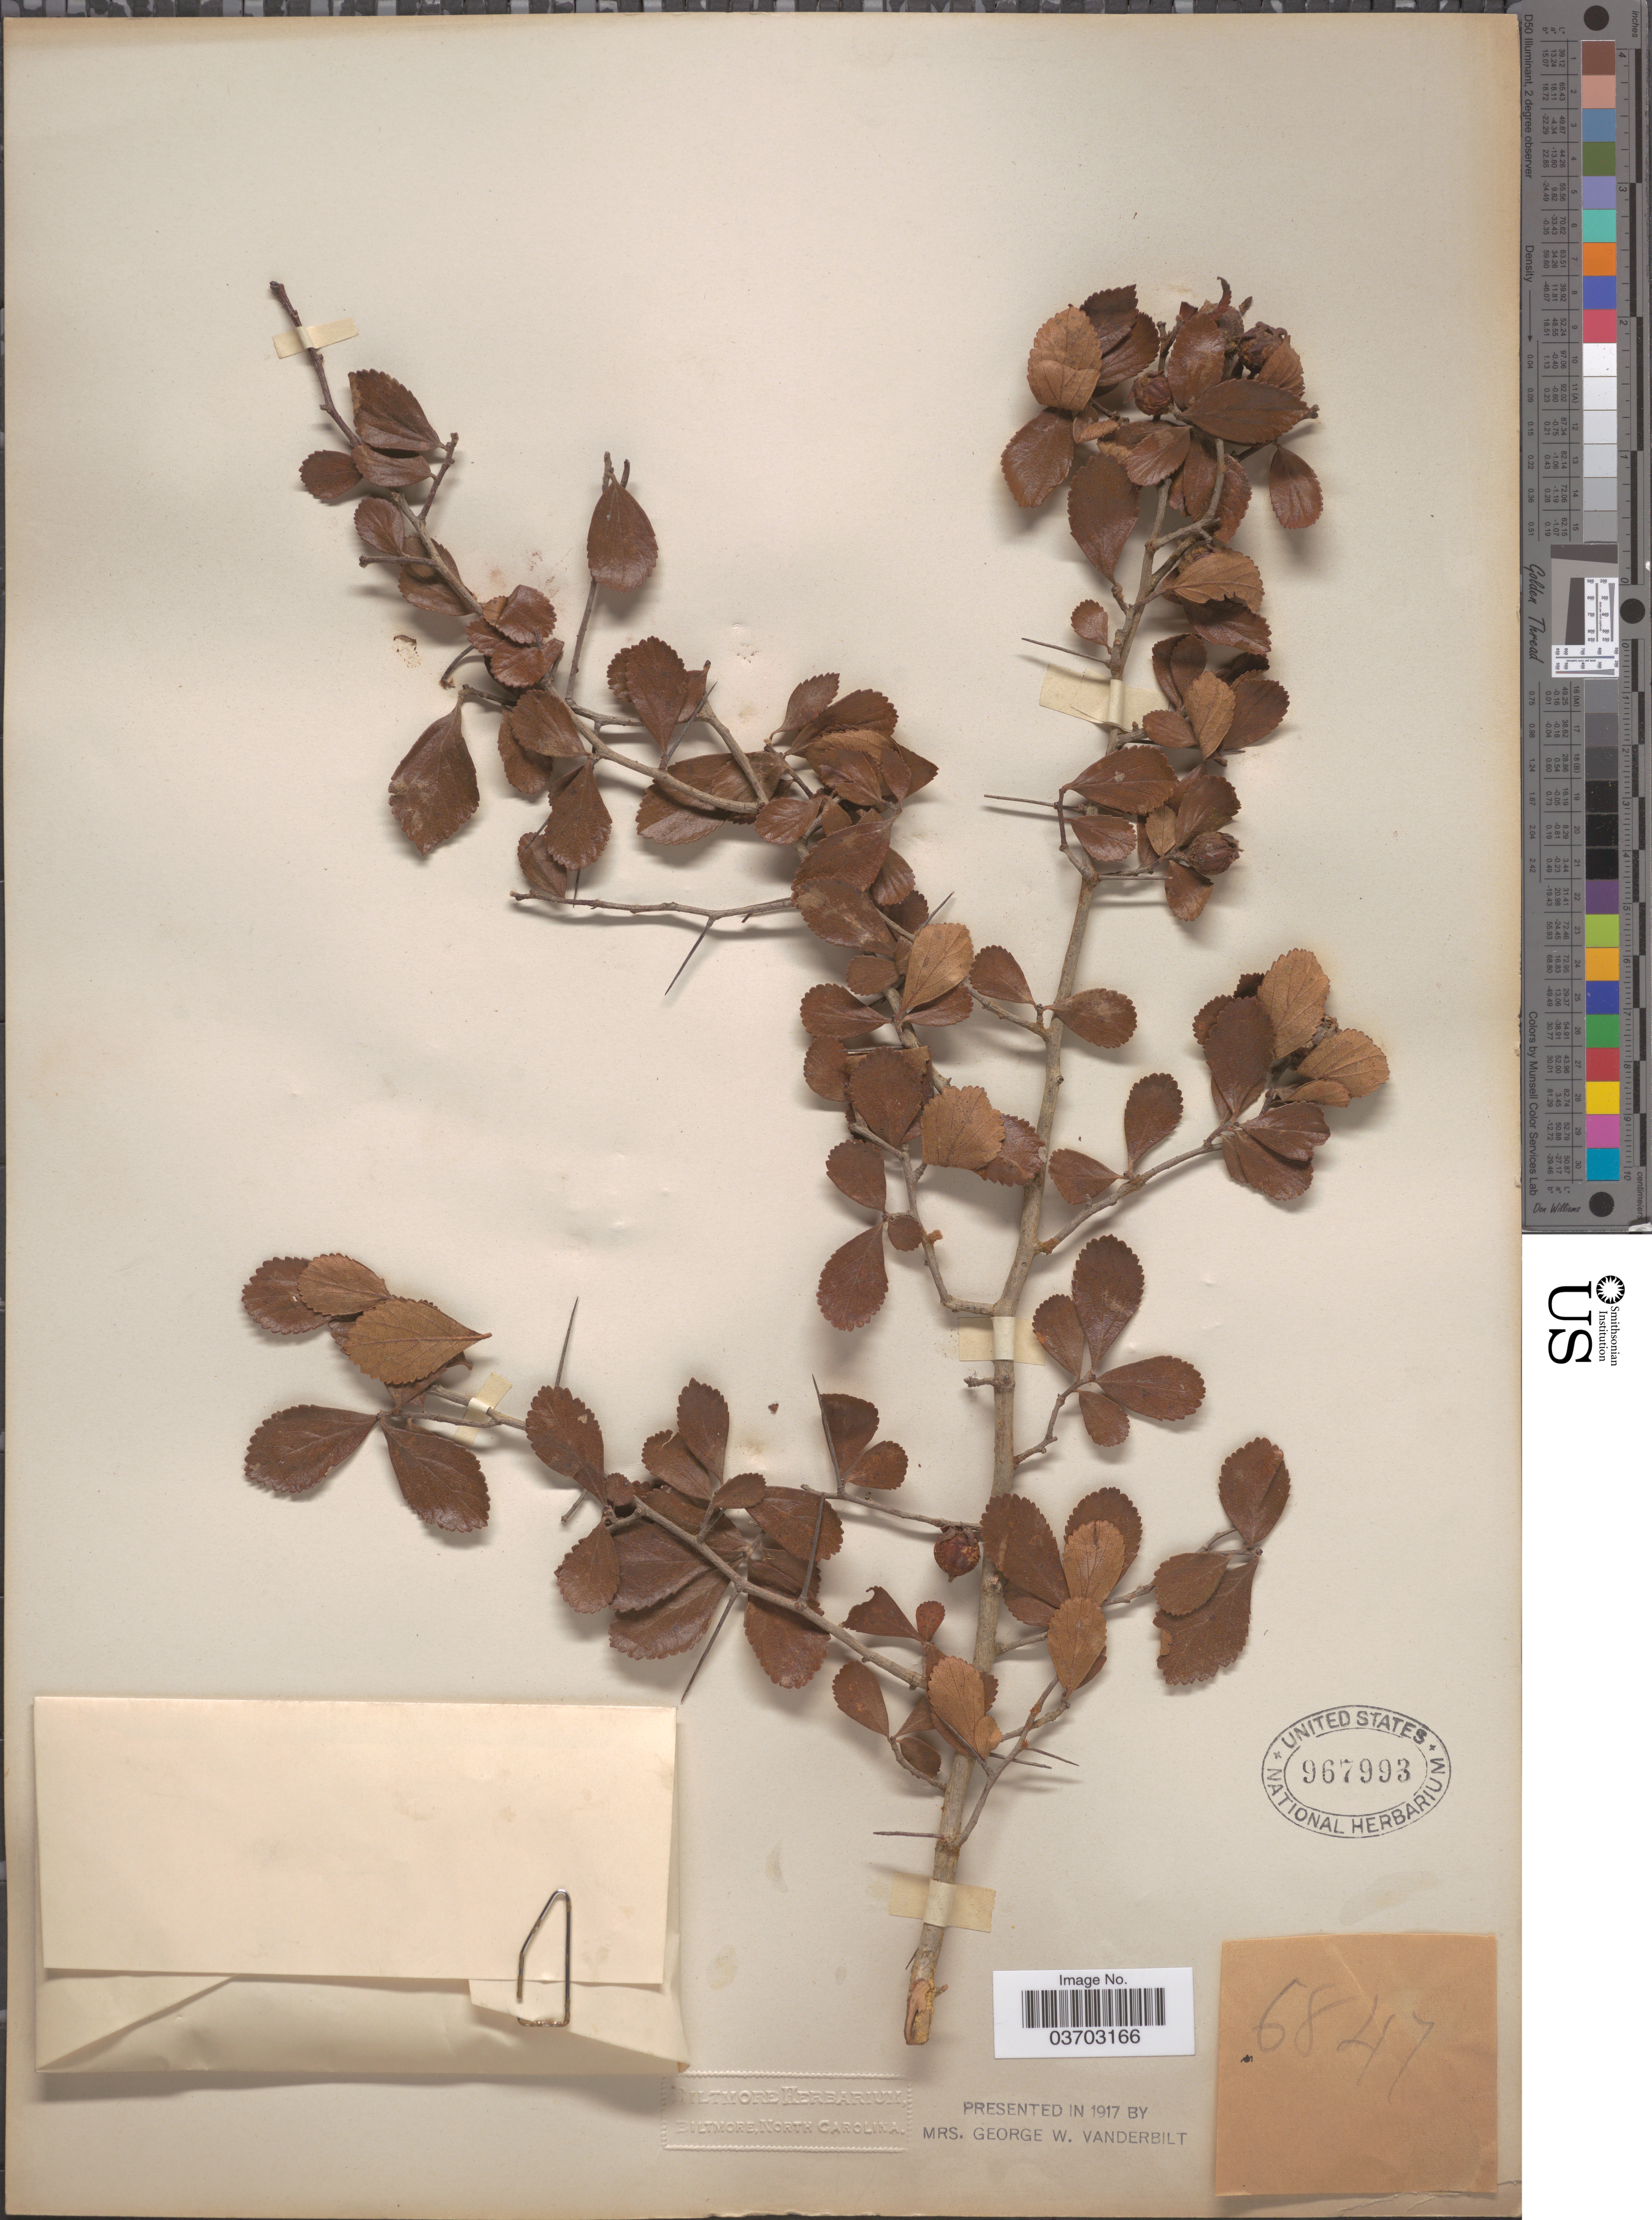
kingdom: Plantae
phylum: Tracheophyta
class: Magnoliopsida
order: Rosales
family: Rosaceae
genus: Crataegus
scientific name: Crataegus sp.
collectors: ex herb. Biltmore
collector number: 6847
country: United States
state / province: North Carolina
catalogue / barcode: US 967993